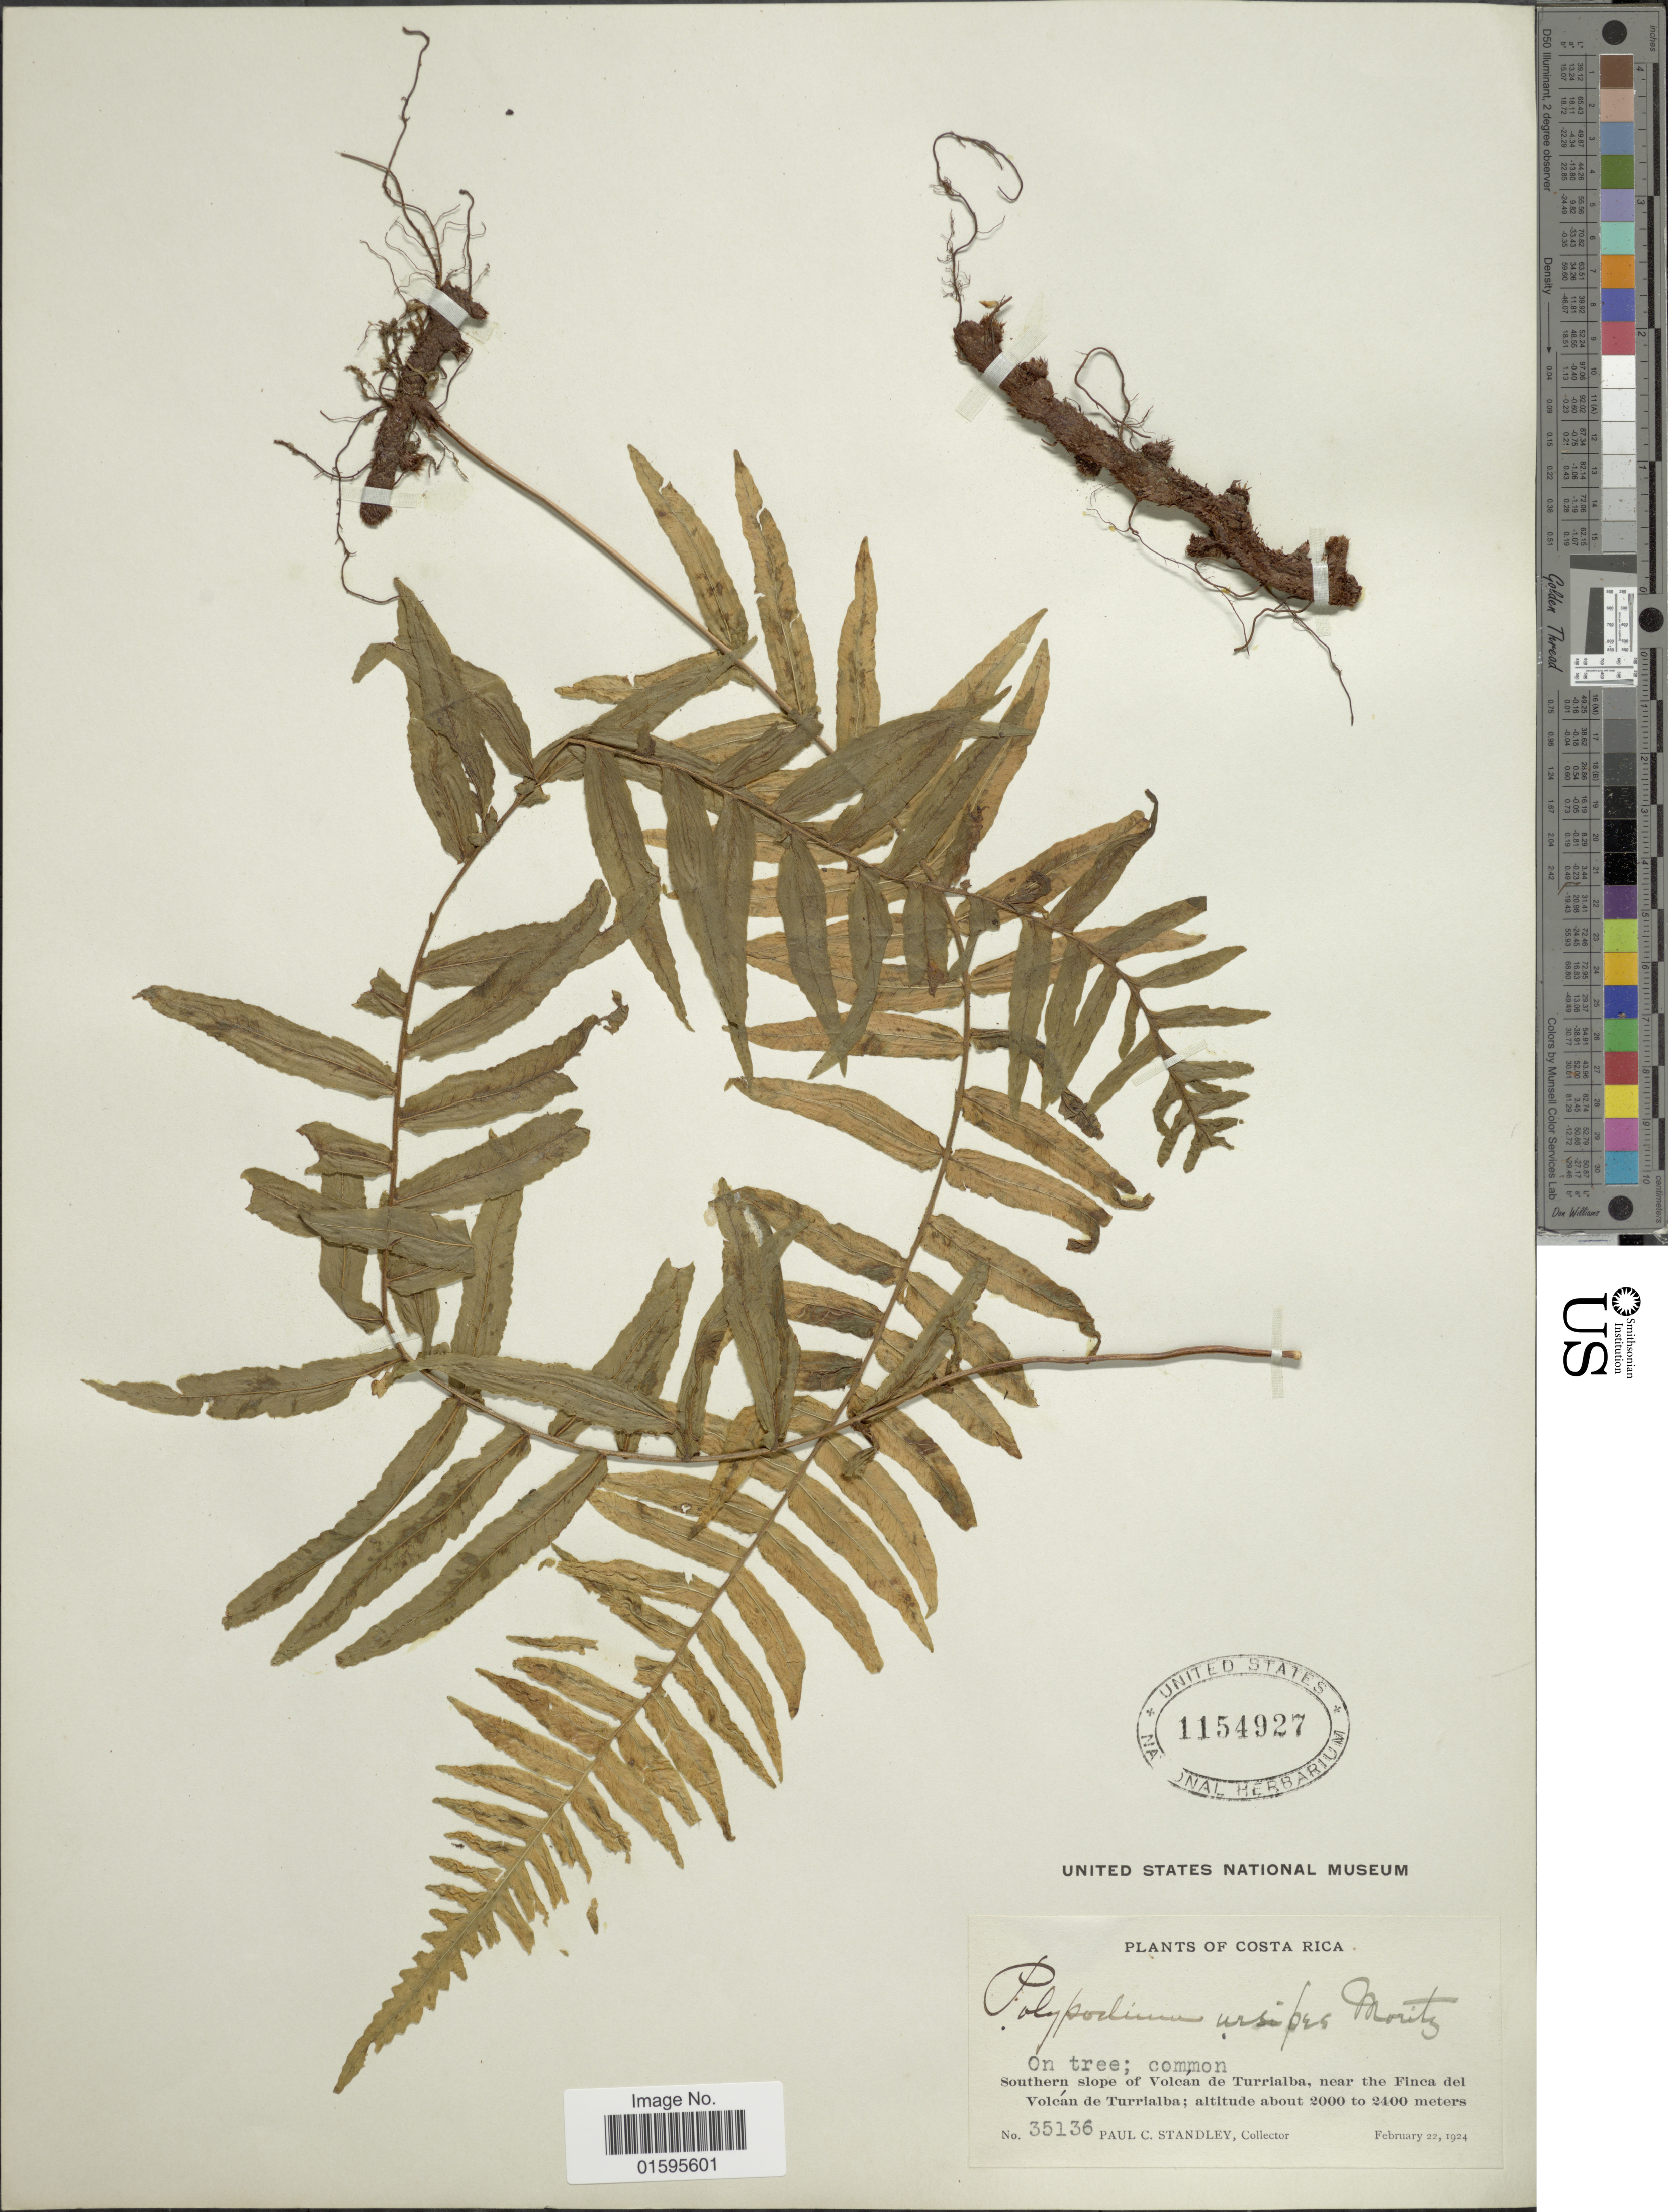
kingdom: Plantae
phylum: Tracheophyta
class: Polypodiopsida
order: Polypodiales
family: Polypodiaceae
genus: Polypodium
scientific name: Polypodium ursipes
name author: Moritz ex C. Chr.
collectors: P. C. Standley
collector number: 35136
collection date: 1924-02-22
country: Costa Rica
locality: Southern slope of Volcan de Turrialba, near the Finca del Volcan de Turrialba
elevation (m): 2000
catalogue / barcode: US 1154927